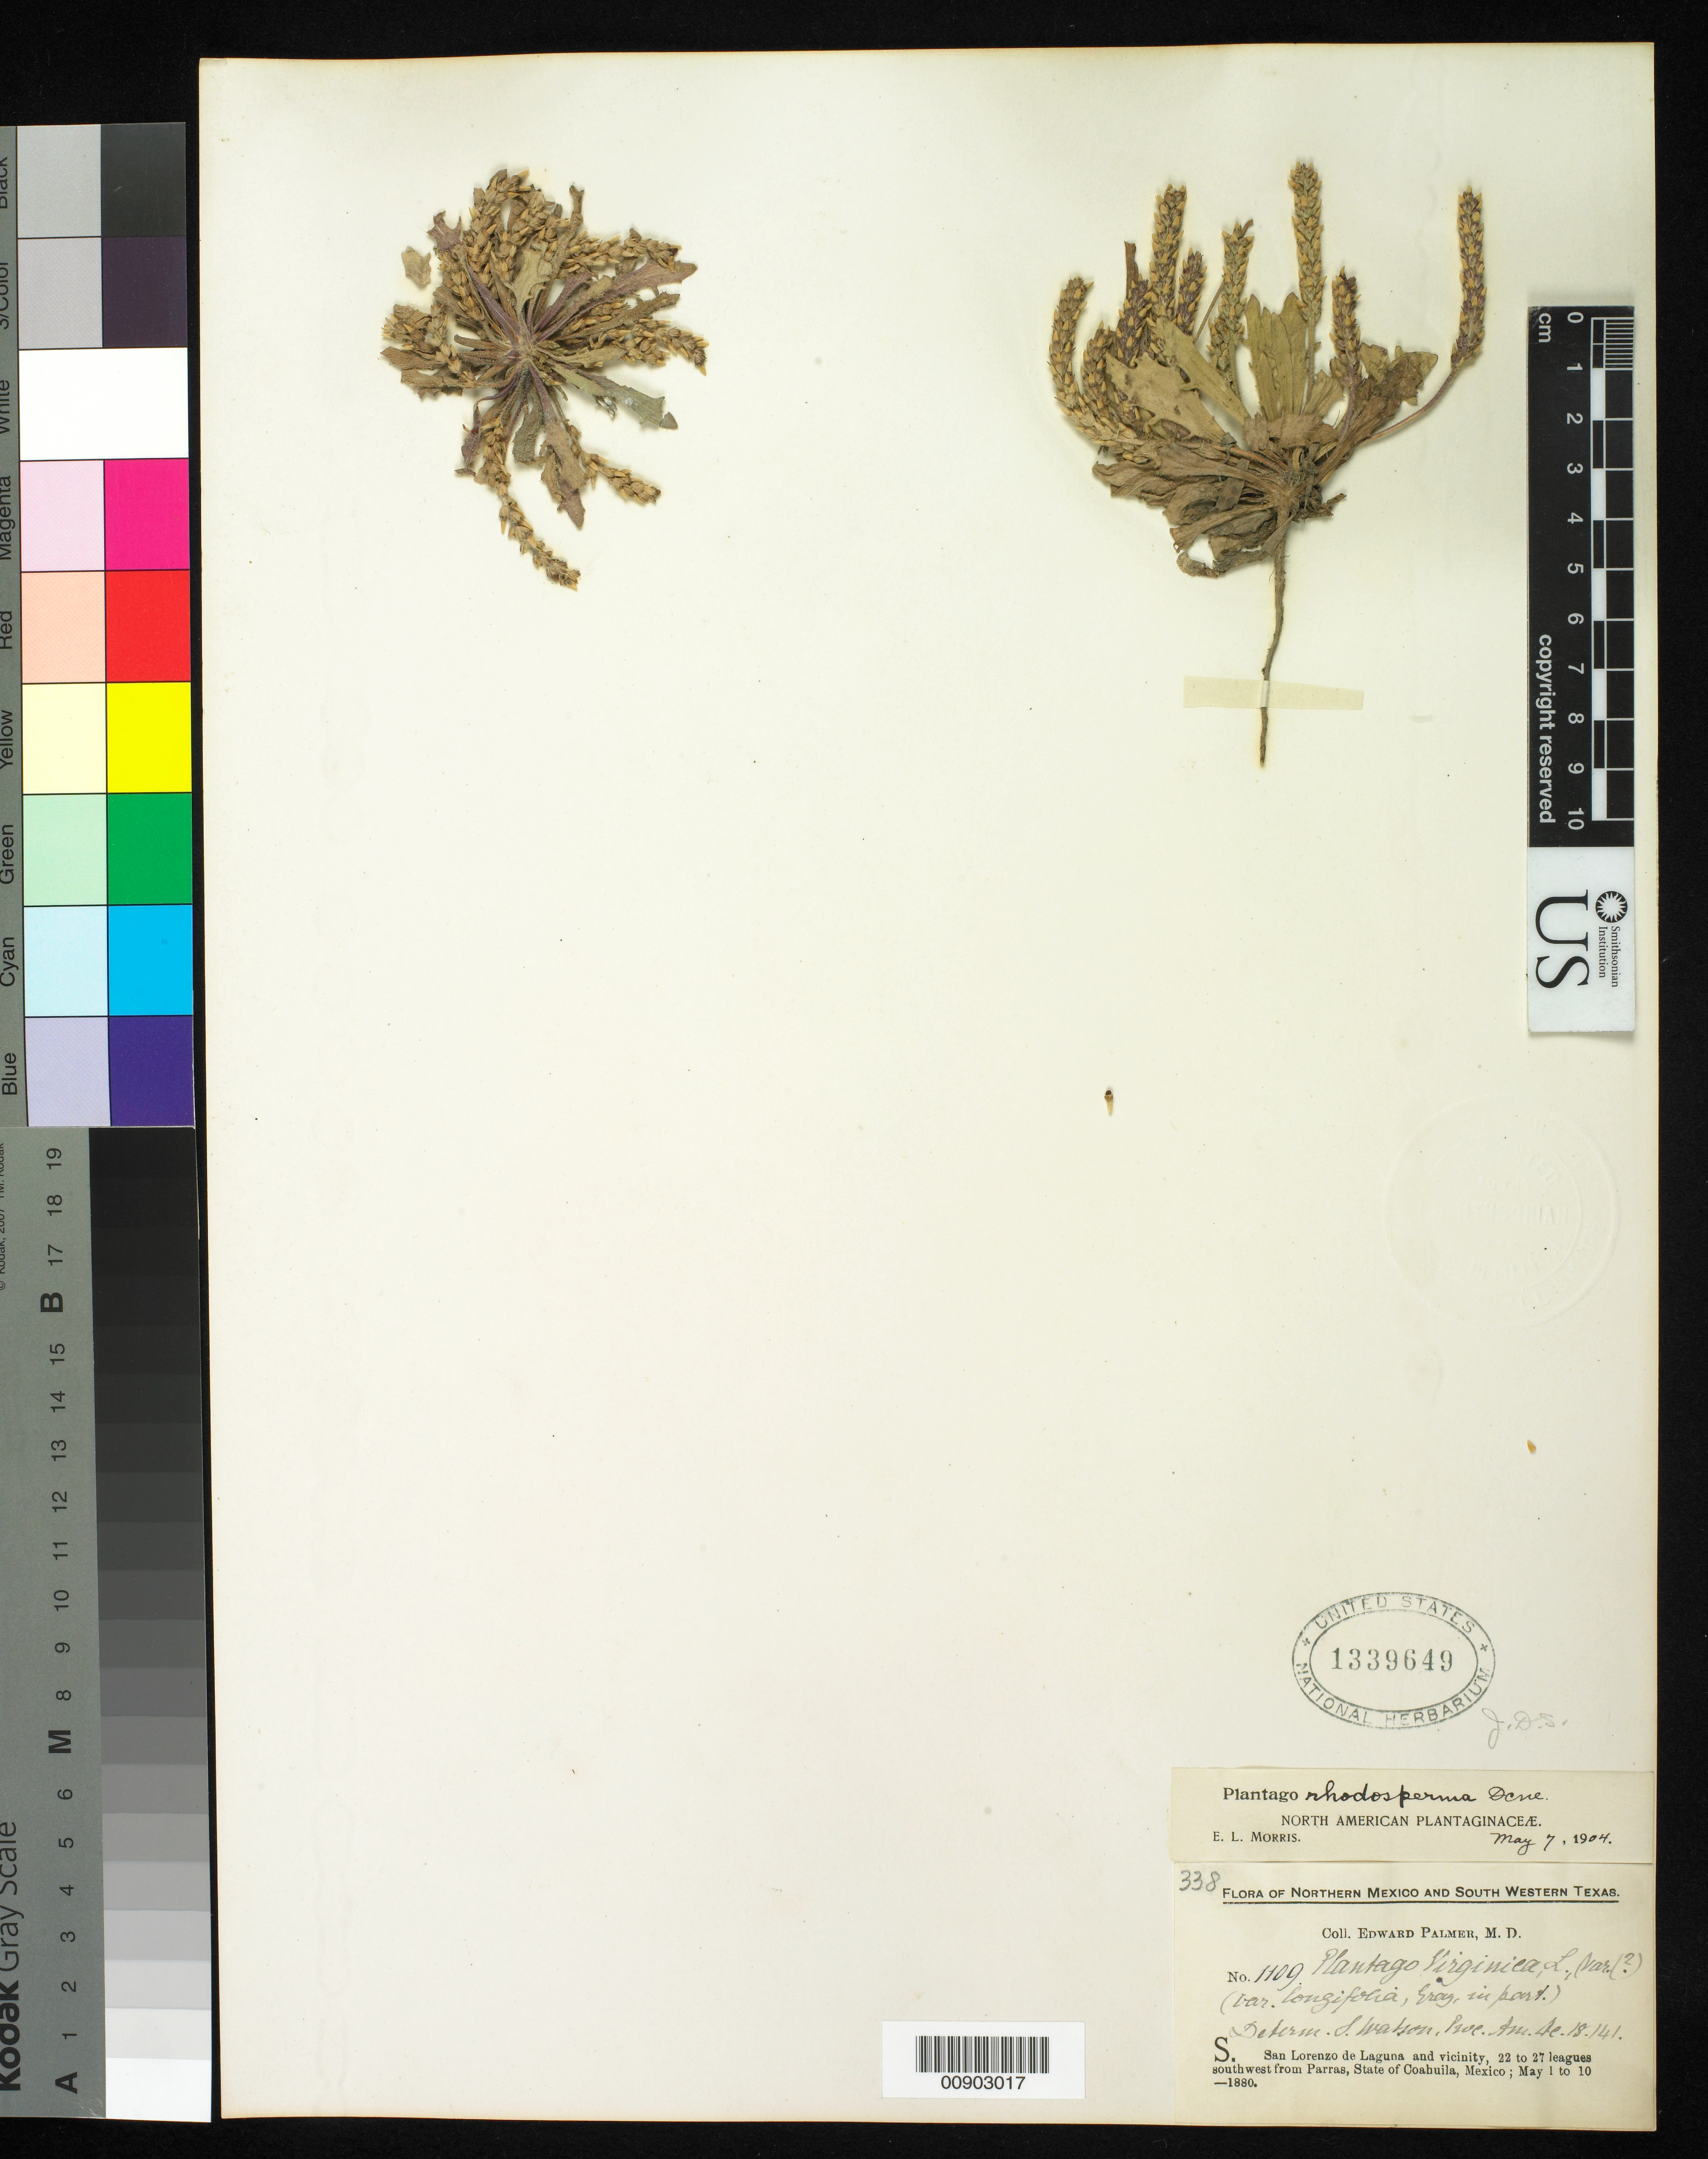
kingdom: Plantae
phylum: Tracheophyta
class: Magnoliopsida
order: Lamiales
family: Plantaginaceae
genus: Plantago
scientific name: Plantago rhodosperma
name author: Decne.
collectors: E. Palmer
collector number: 1109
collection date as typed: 01 May 1880 to 10 May 1880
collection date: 1880-05-01/1880-05-10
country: Mexico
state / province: Coahuila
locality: S. San Lorenzo de Laguna and vicinity, 22 to 27 leagues southwest from Parras, Coahuila.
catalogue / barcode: US 1339649